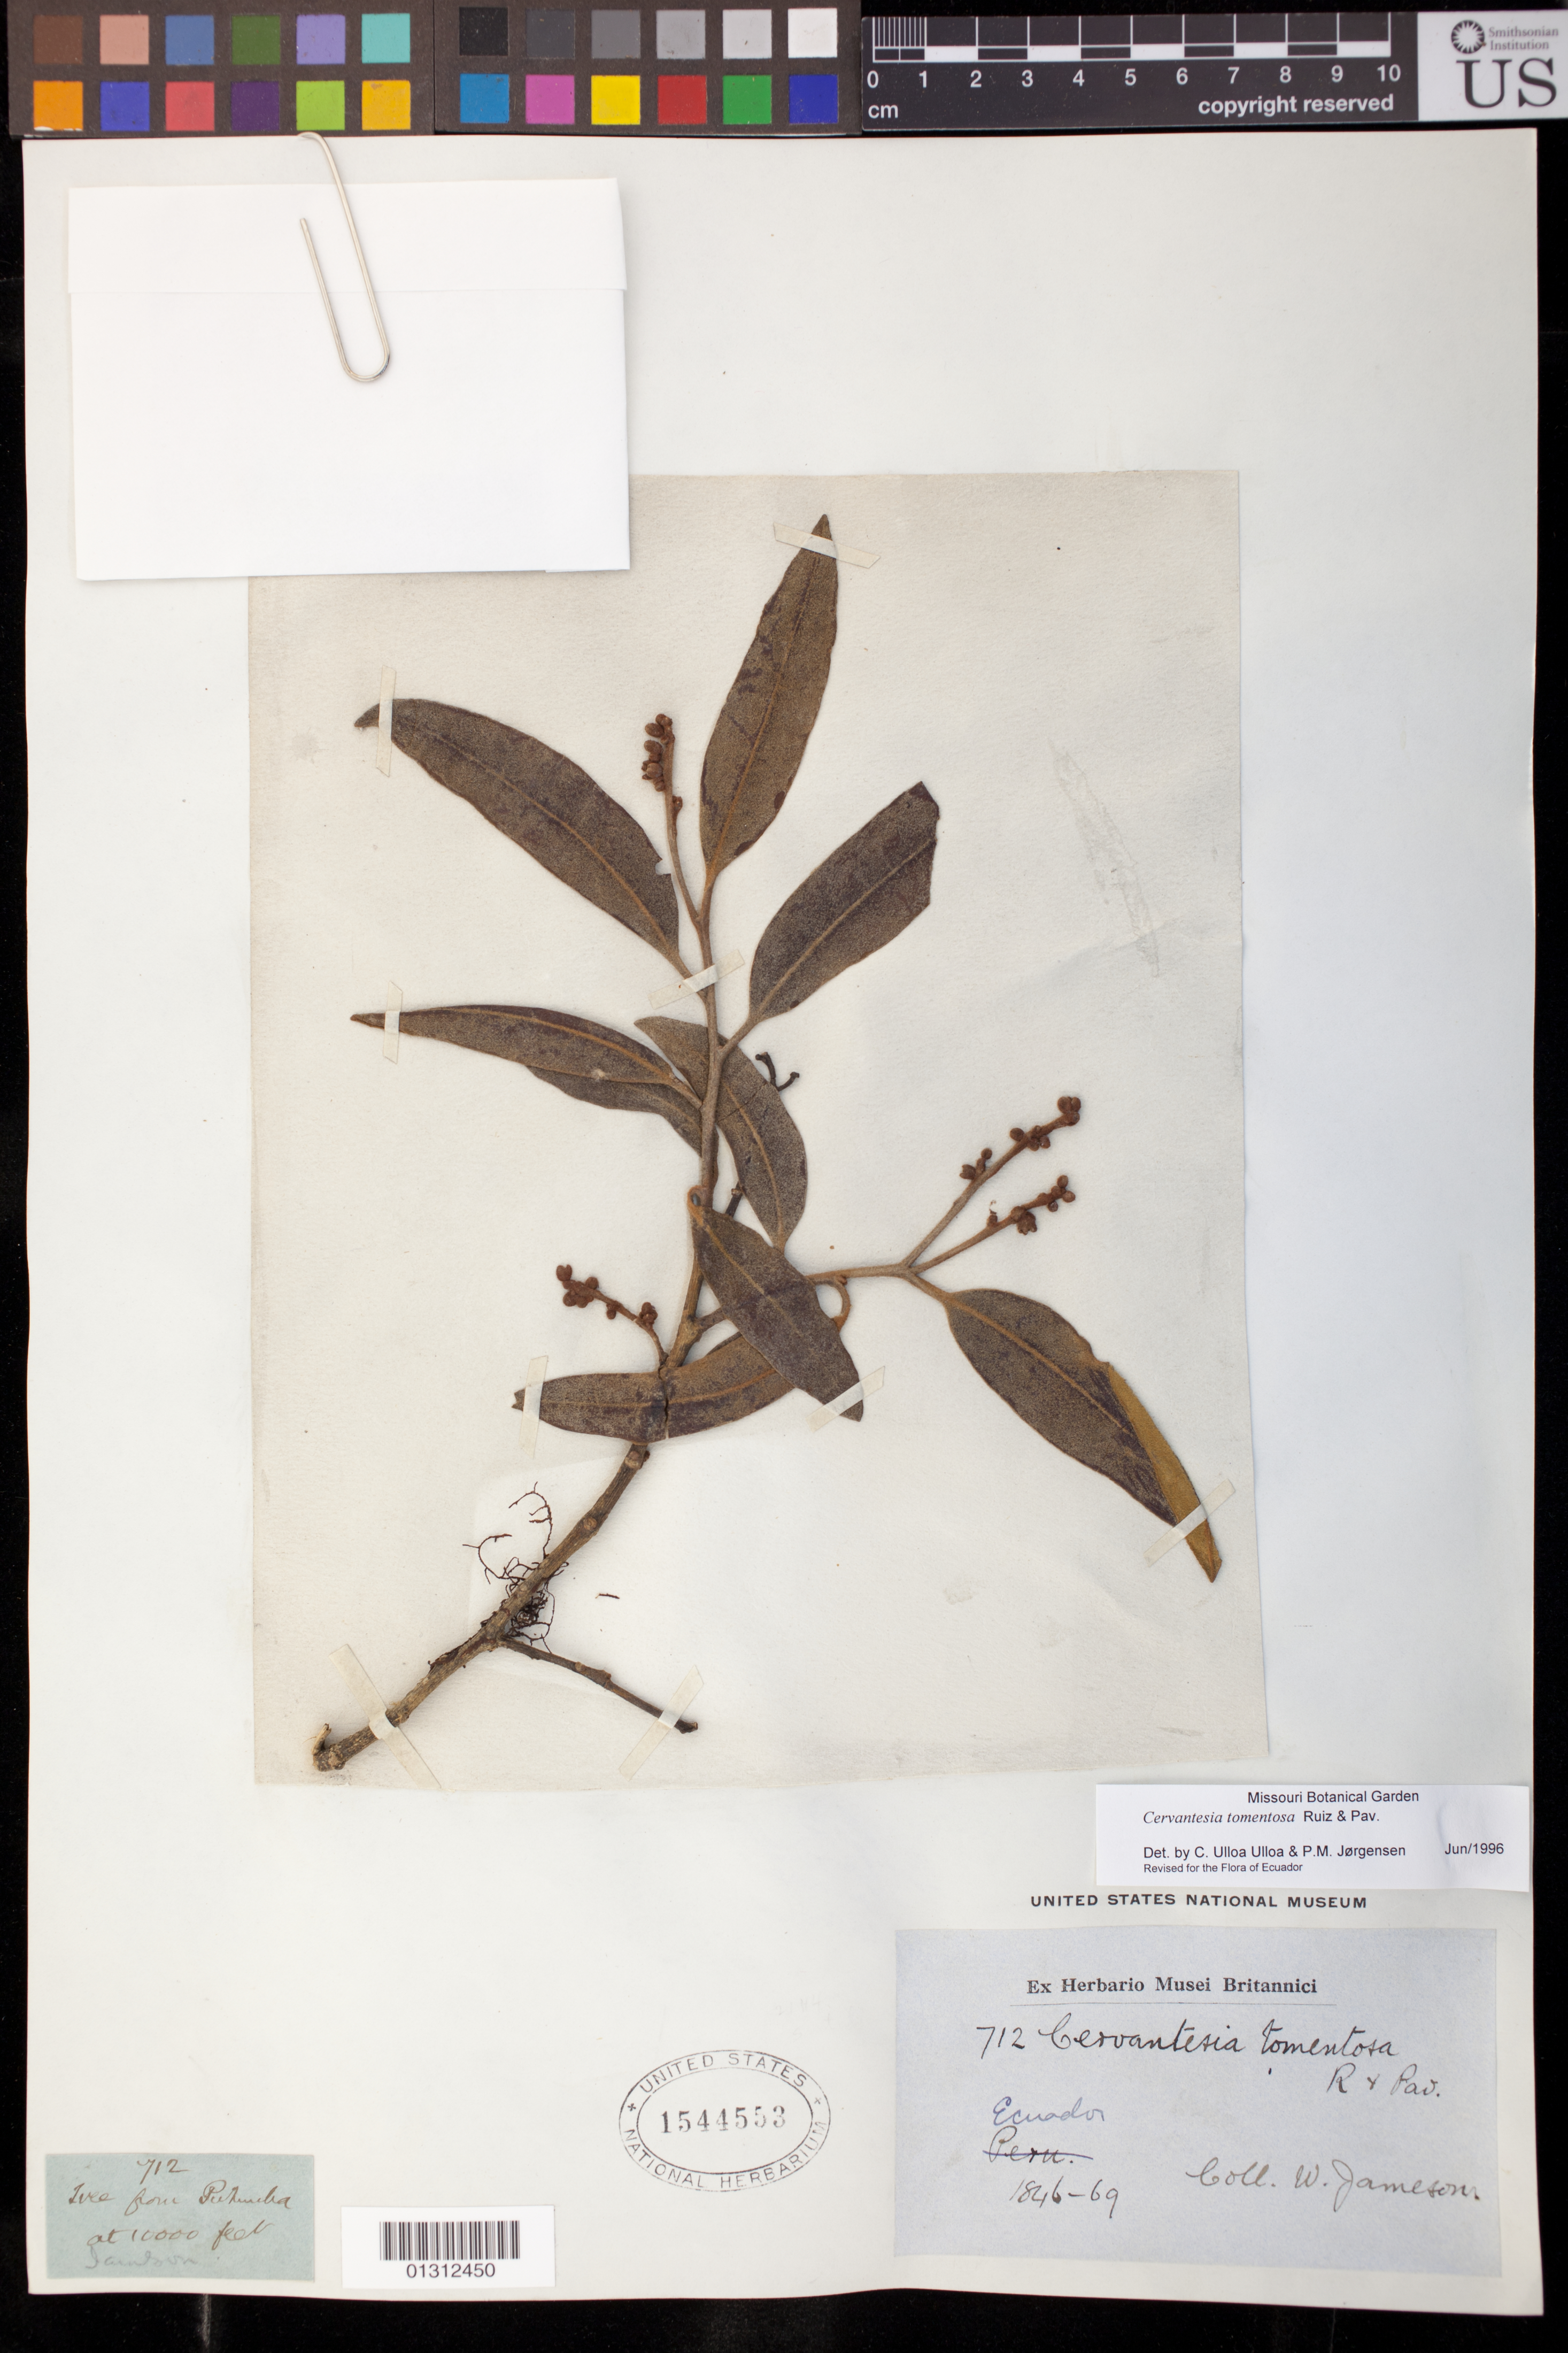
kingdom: Plantae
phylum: Tracheophyta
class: Magnoliopsida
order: Santalales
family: Cervantesiaceae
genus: Cervantesia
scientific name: Cervantesia tomentosa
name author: Ruiz & Pavón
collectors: W. Jameson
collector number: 712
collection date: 1846/1869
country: Ecuador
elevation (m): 3048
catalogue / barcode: US 1544553